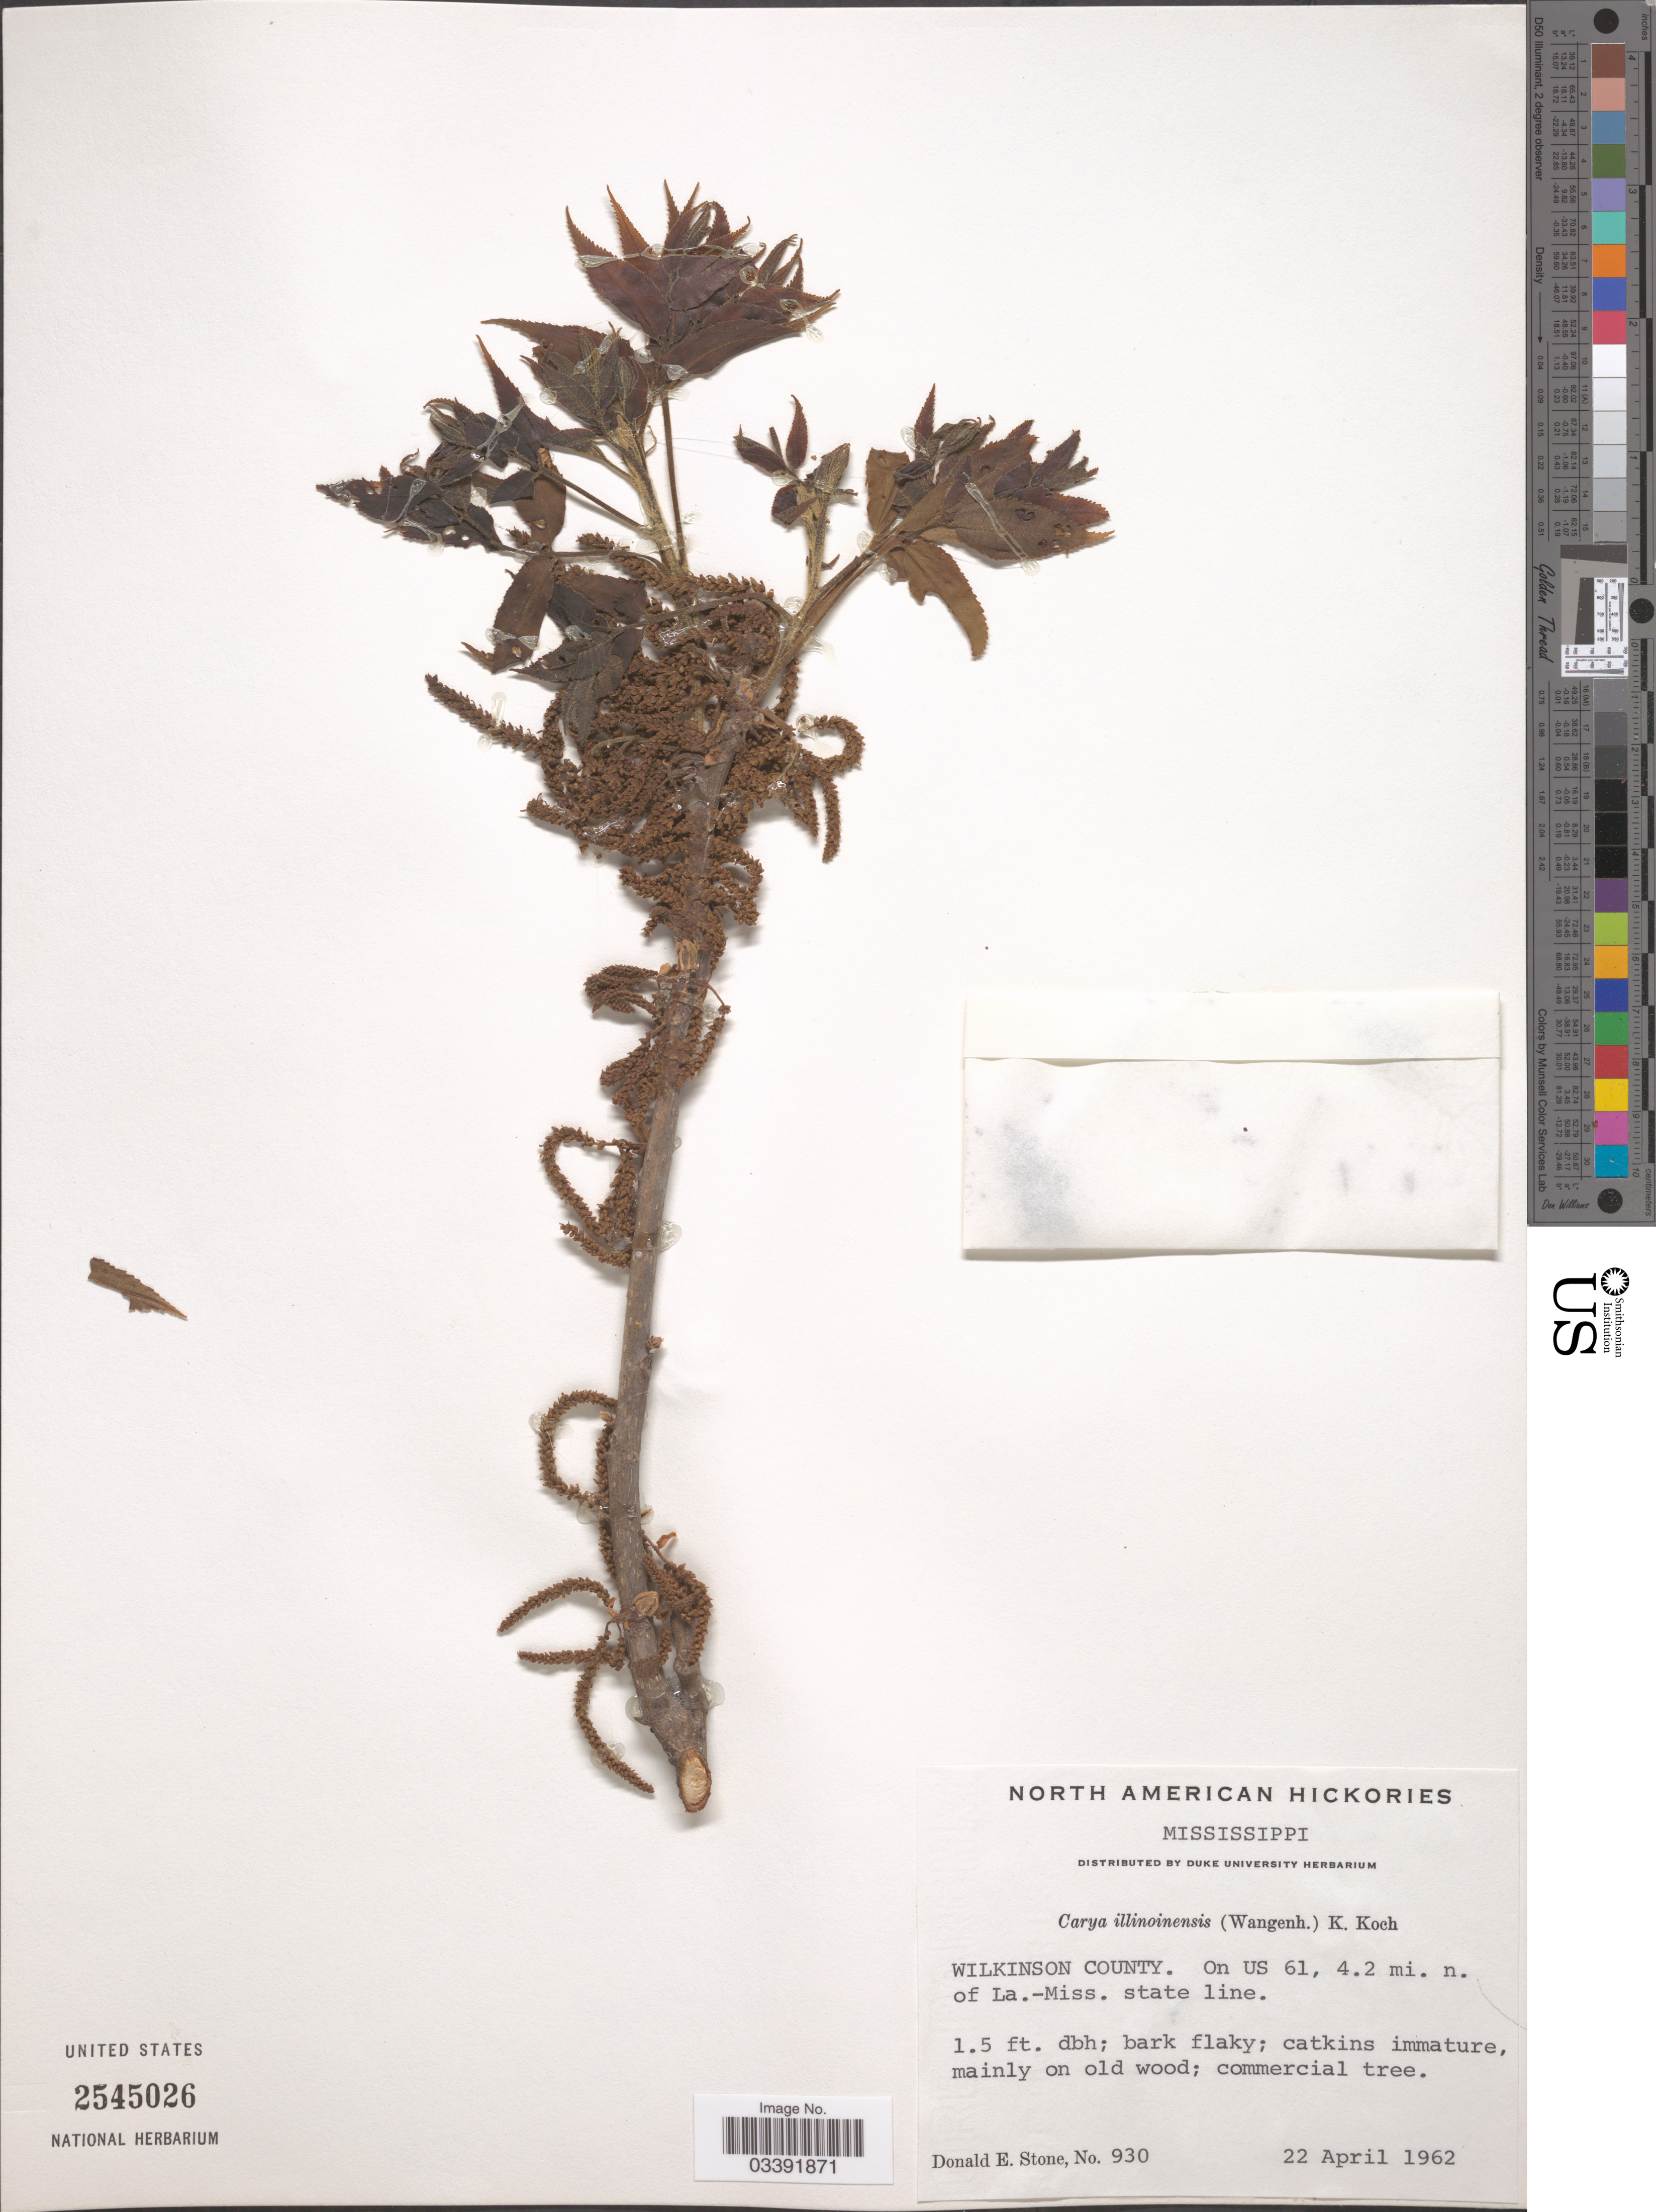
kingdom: Plantae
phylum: Tracheophyta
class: Magnoliopsida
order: Fagales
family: Juglandaceae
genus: Carya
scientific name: Carya illinoinensis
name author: (Wangenh.) K. Koch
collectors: D. Stone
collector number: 930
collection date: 1962-04-22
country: United States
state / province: Mississippi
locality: Wilkinson County. On US 61, 4.2 mi. n. of La.-Miss. state line.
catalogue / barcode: US 2545026